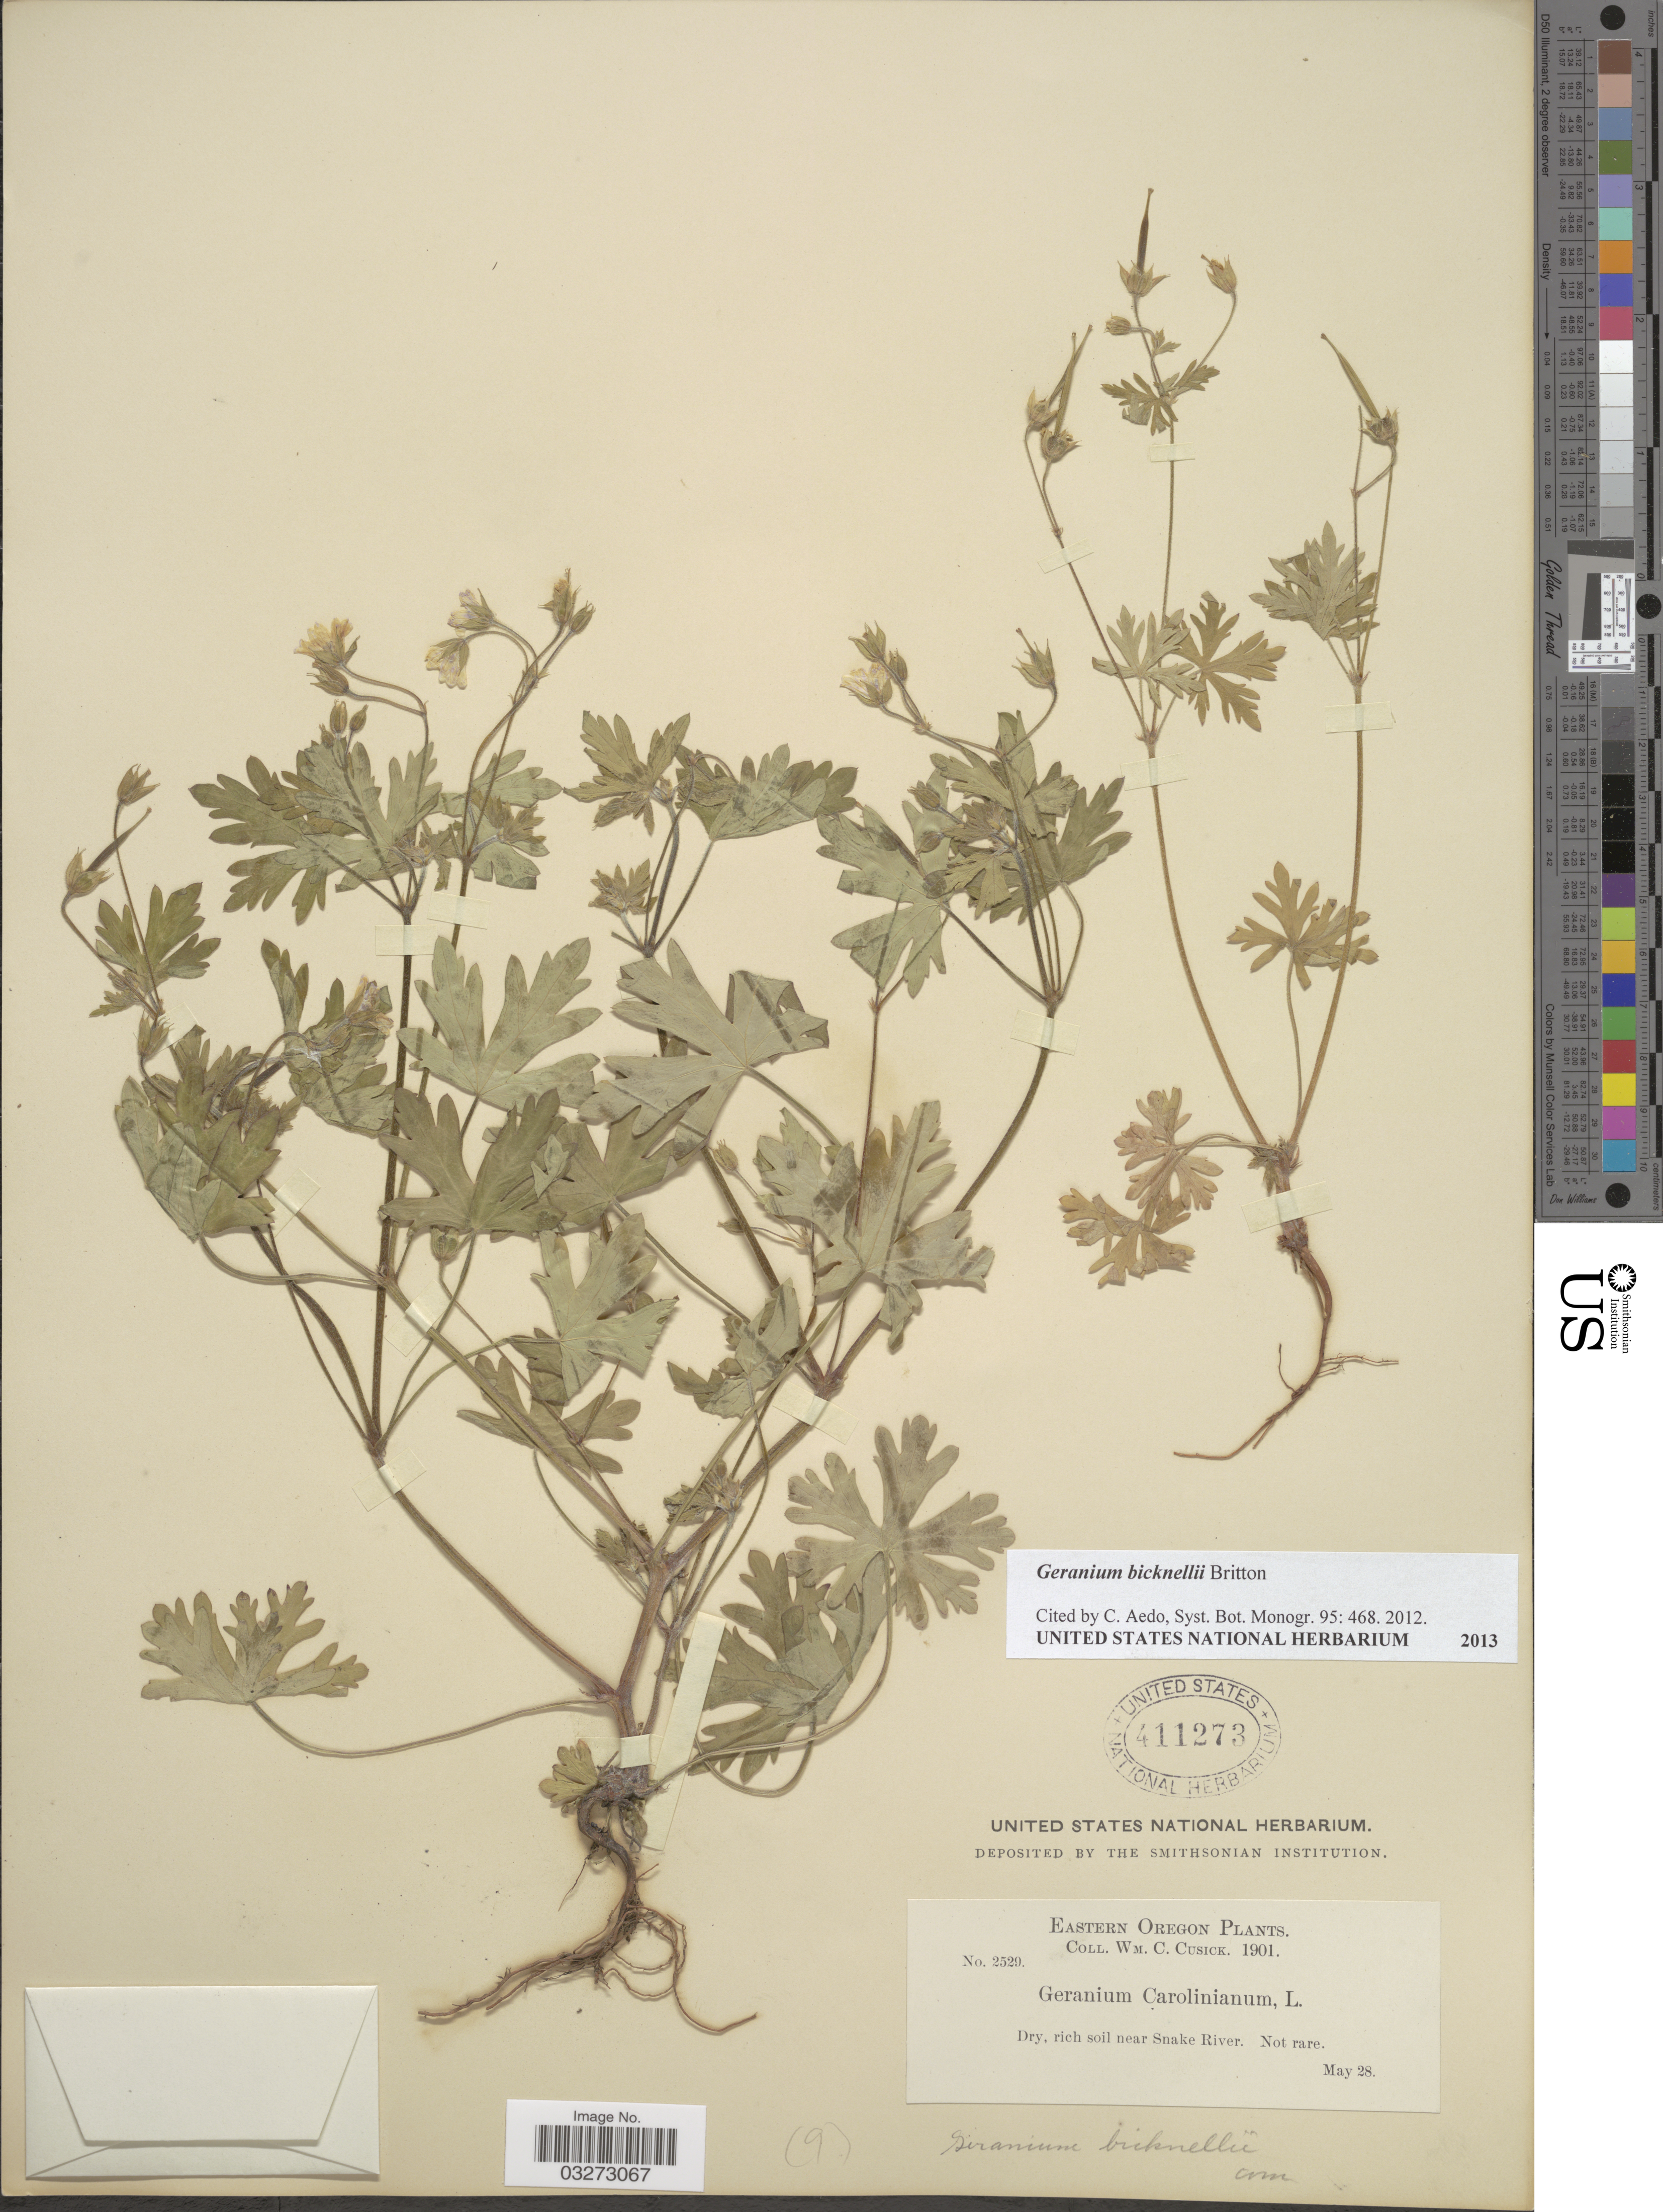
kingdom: Plantae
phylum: Tracheophyta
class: Magnoliopsida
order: Geraniales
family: Geraniaceae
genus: Geranium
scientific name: Geranium bicknellii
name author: Britton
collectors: W. C. Cusick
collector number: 2529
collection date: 1901-05-28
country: United States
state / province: Oregon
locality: Eastern Oregon, Dry, rich soil near Snake River.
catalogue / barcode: US 411273